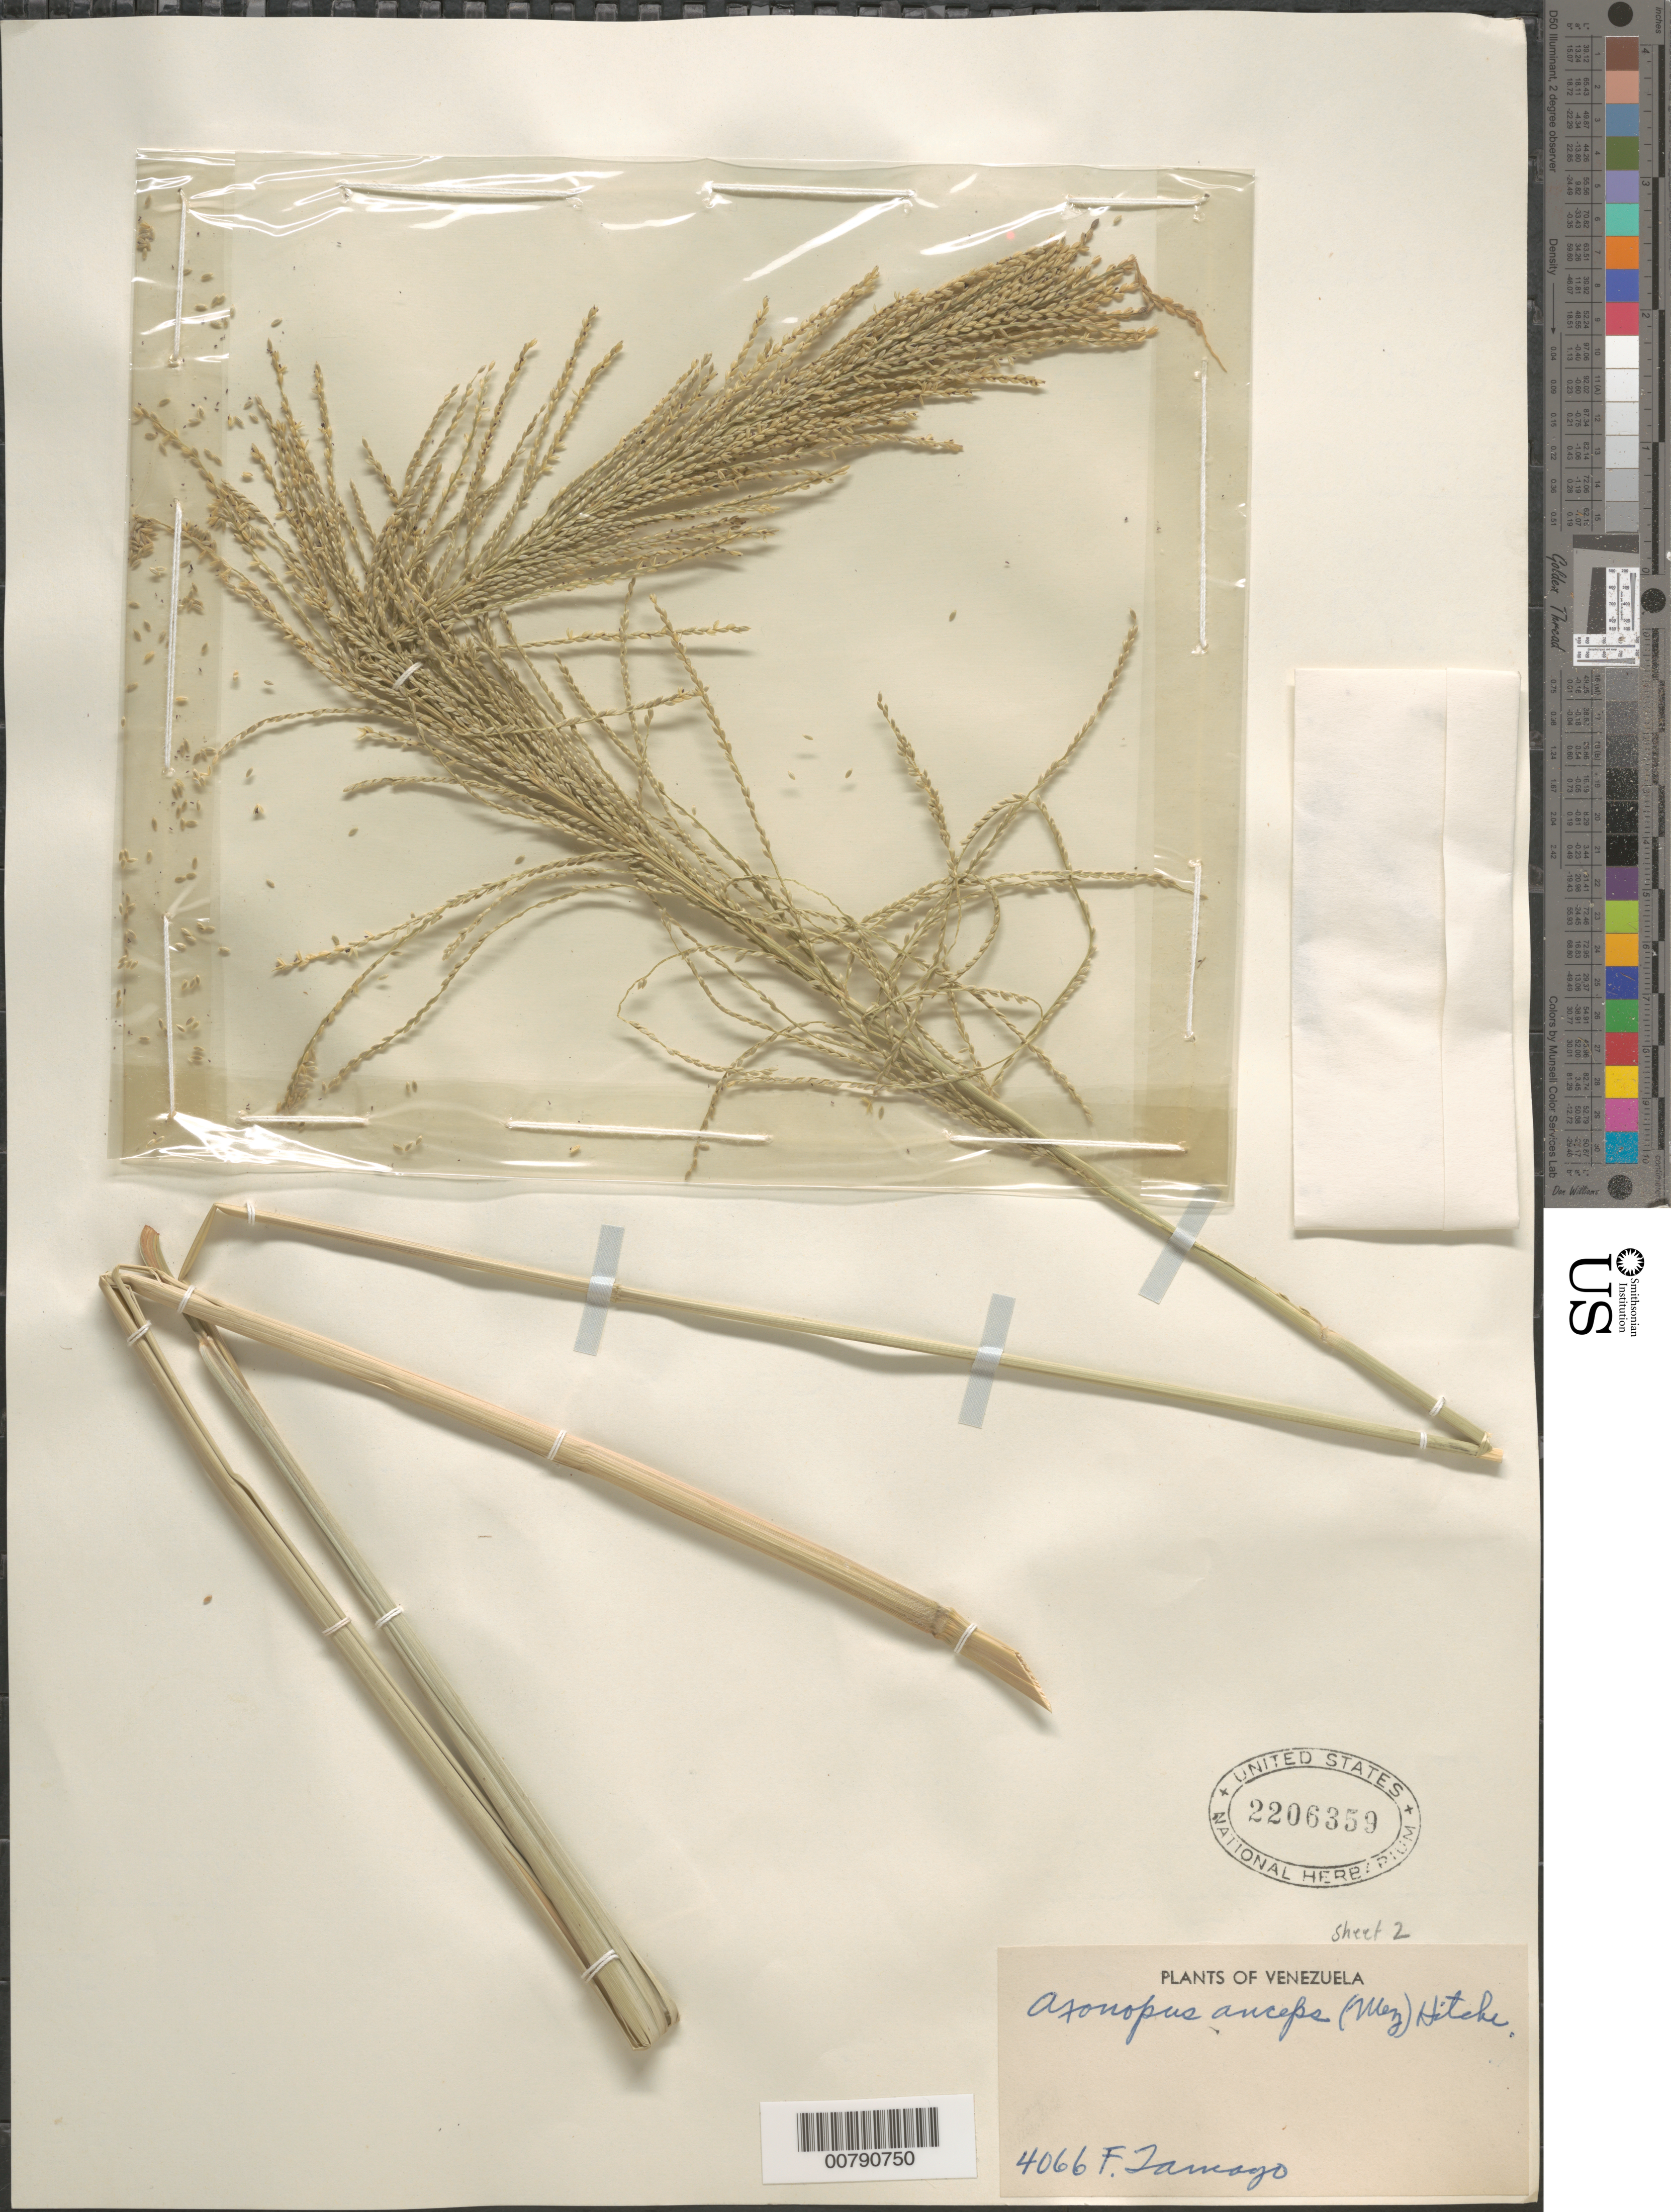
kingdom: Plantae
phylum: Tracheophyta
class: Liliopsida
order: Poales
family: Poaceae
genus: Axonopus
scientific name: Axonopus anceps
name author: (Mez) Hitchc.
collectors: F. Tamayo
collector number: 4066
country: Venezuela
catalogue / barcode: US 2206359